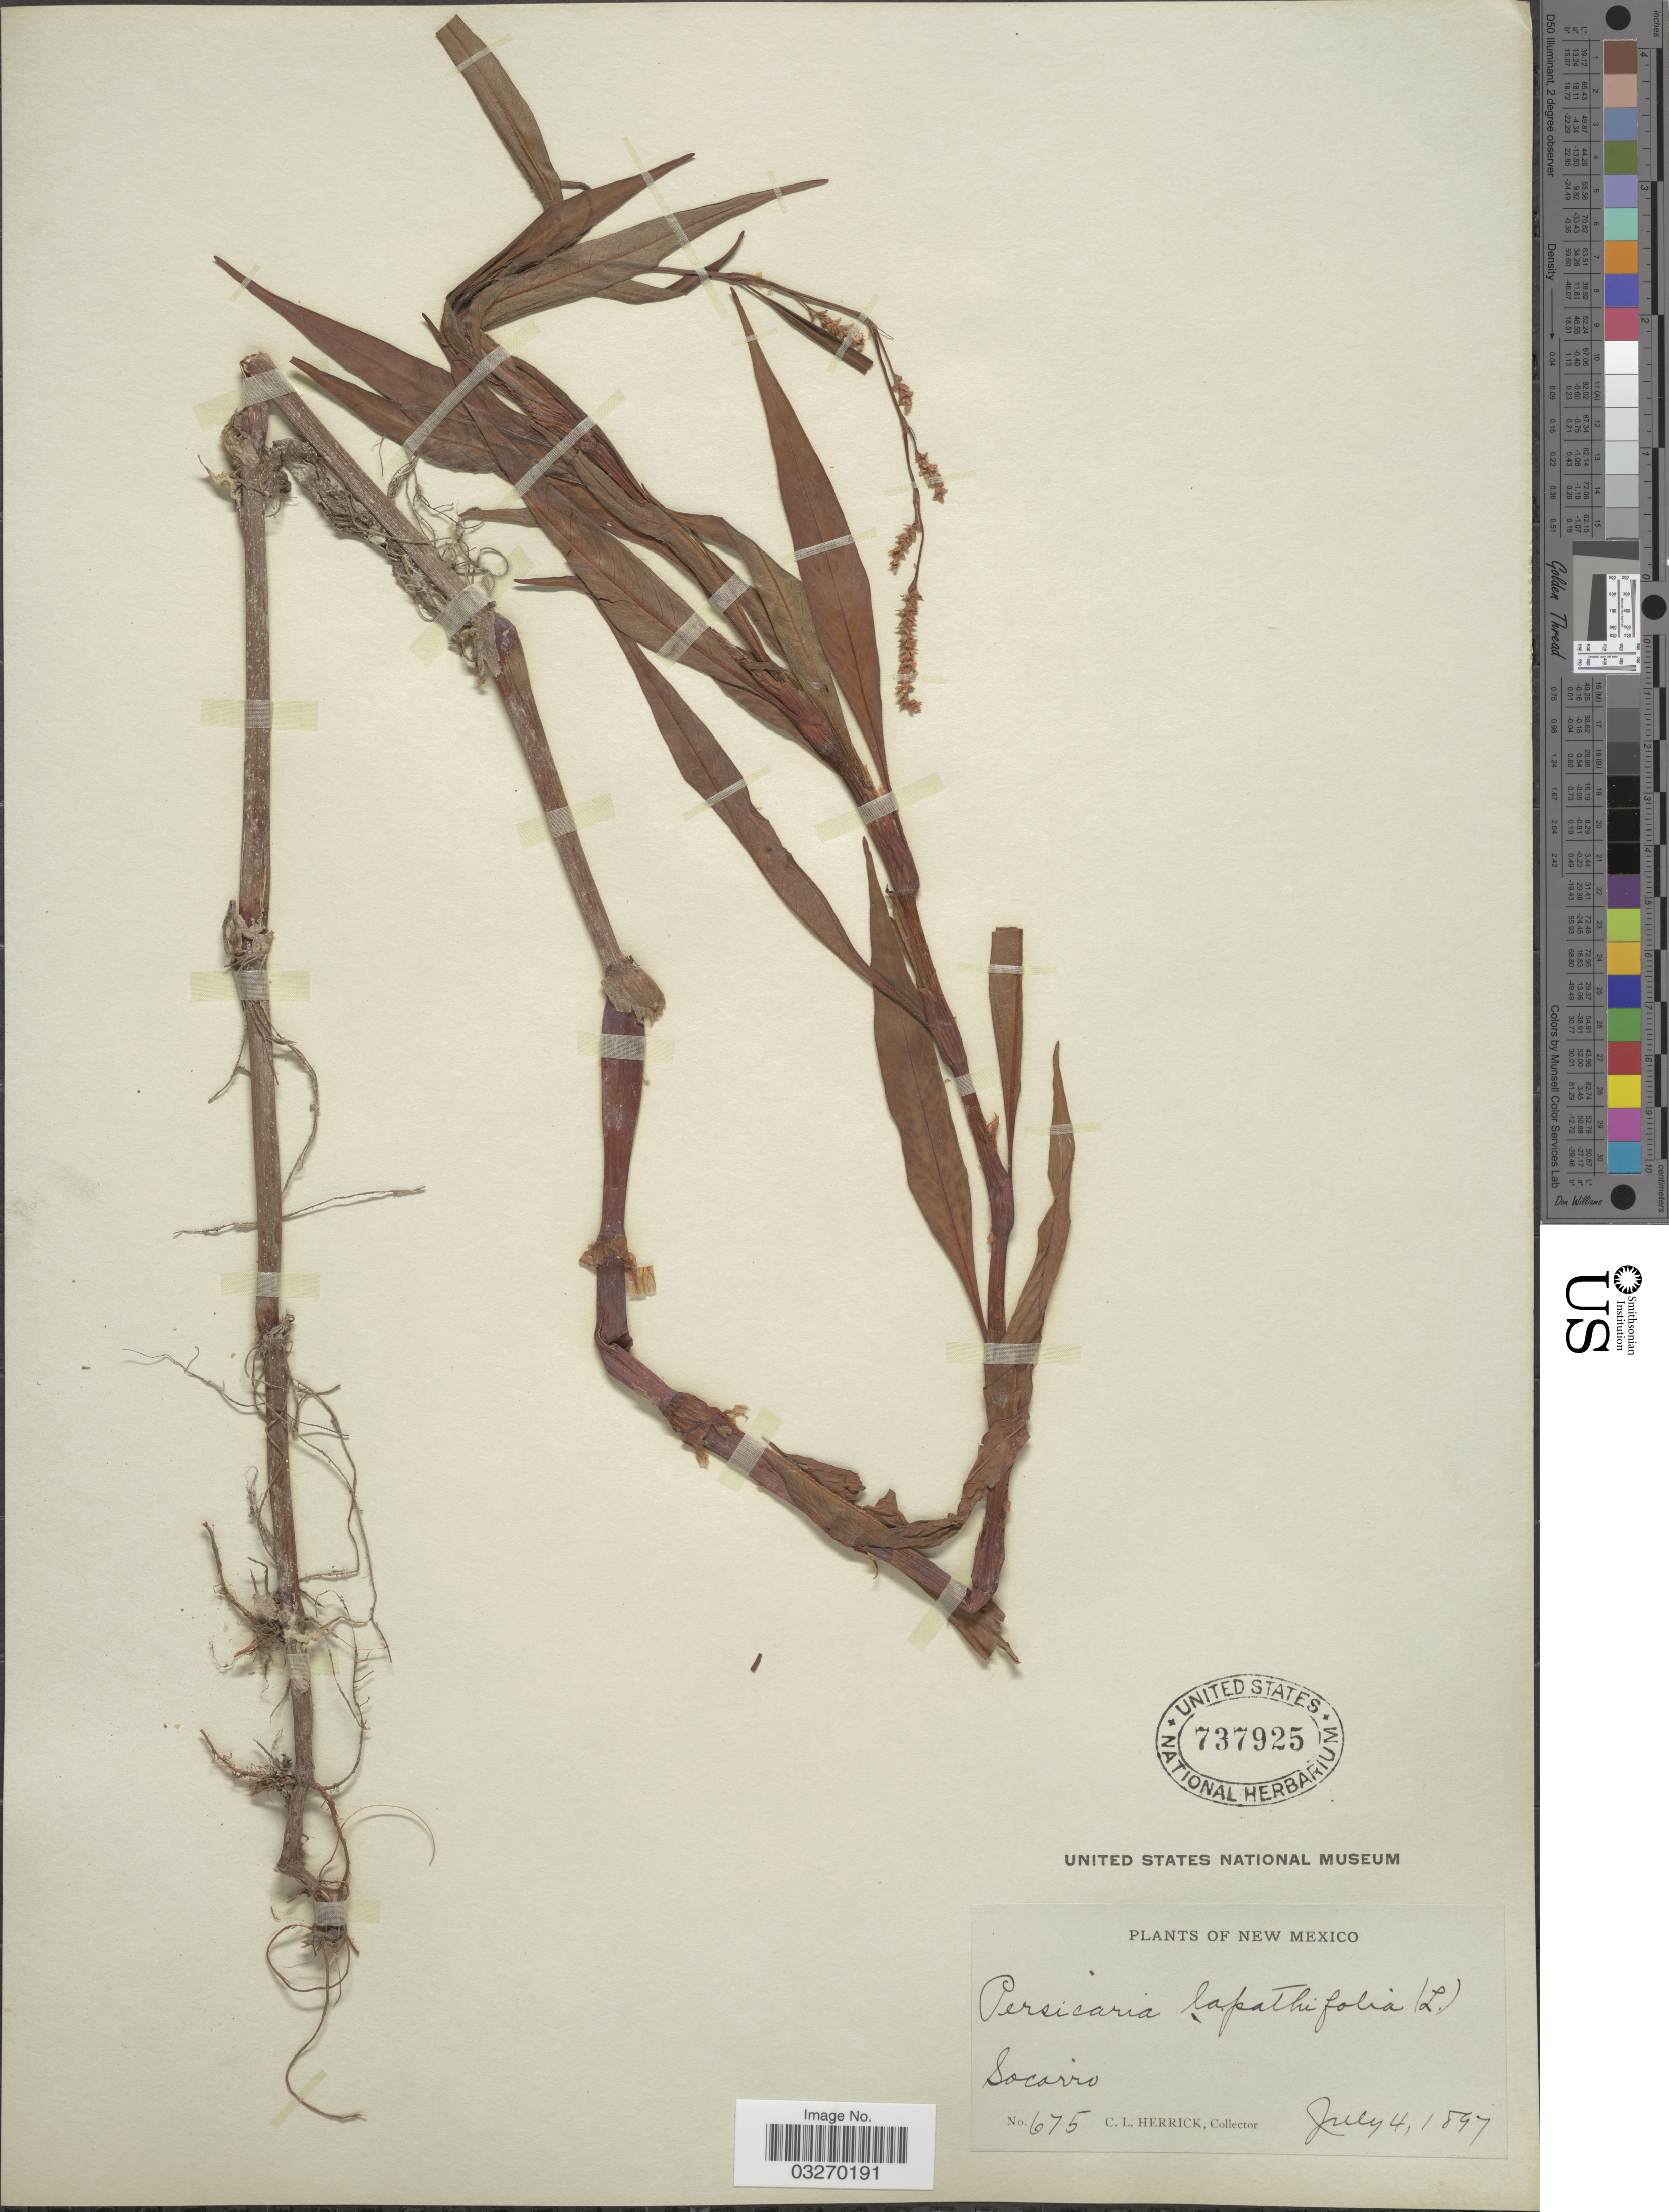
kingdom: Plantae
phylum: Tracheophyta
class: Magnoliopsida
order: Caryophyllales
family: Polygonaceae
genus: Persicaria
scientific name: Persicaria lapathifolia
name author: (L.) Delarbre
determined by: Atha, D. E.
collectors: C. Herrick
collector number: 675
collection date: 1895-07-04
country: United States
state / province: New Mexico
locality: Socorro.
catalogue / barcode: US 737925